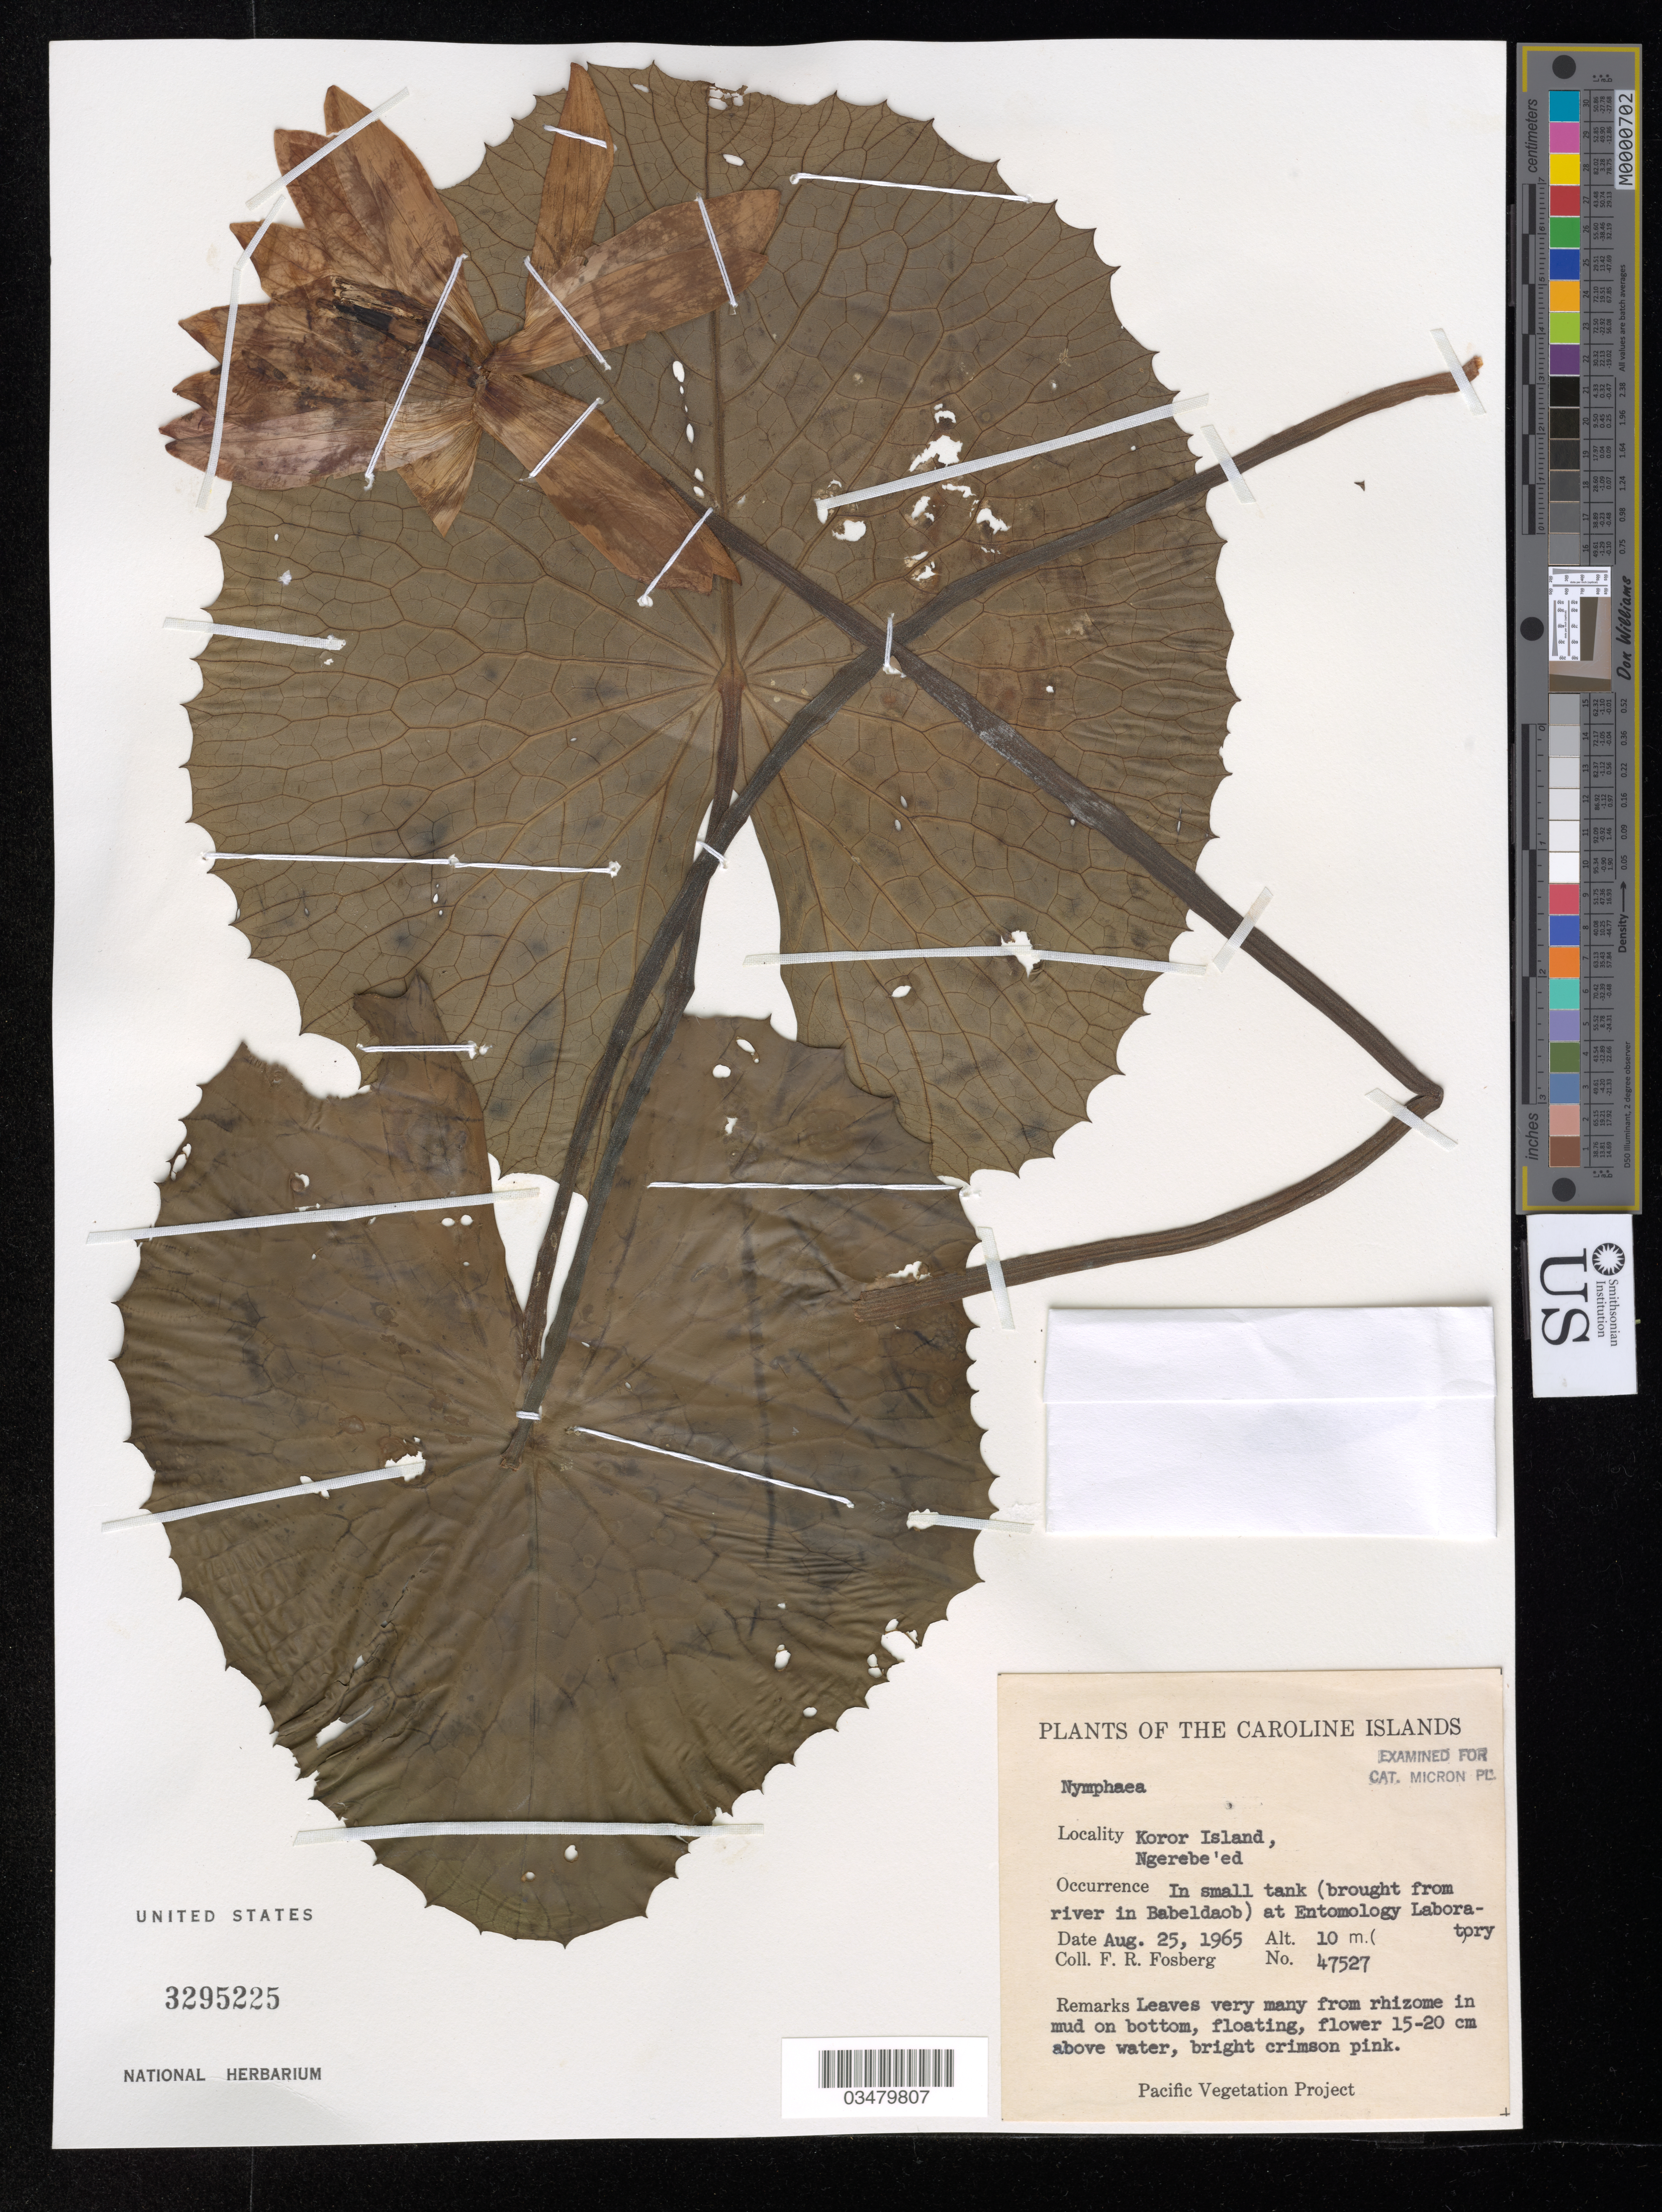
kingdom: Plantae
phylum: Tracheophyta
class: Magnoliopsida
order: Nymphaeales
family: Nymphaeaceae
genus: Nymphaea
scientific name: Nymphaea sp.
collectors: F. R. Fosberg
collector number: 47527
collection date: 1965-08-25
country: Palau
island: Oreor [Koror]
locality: The Caroline Islands. Koror Island, Ngerebe'ed. Entomology Laboratory.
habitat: In small tank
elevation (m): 10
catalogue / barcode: US 3295225